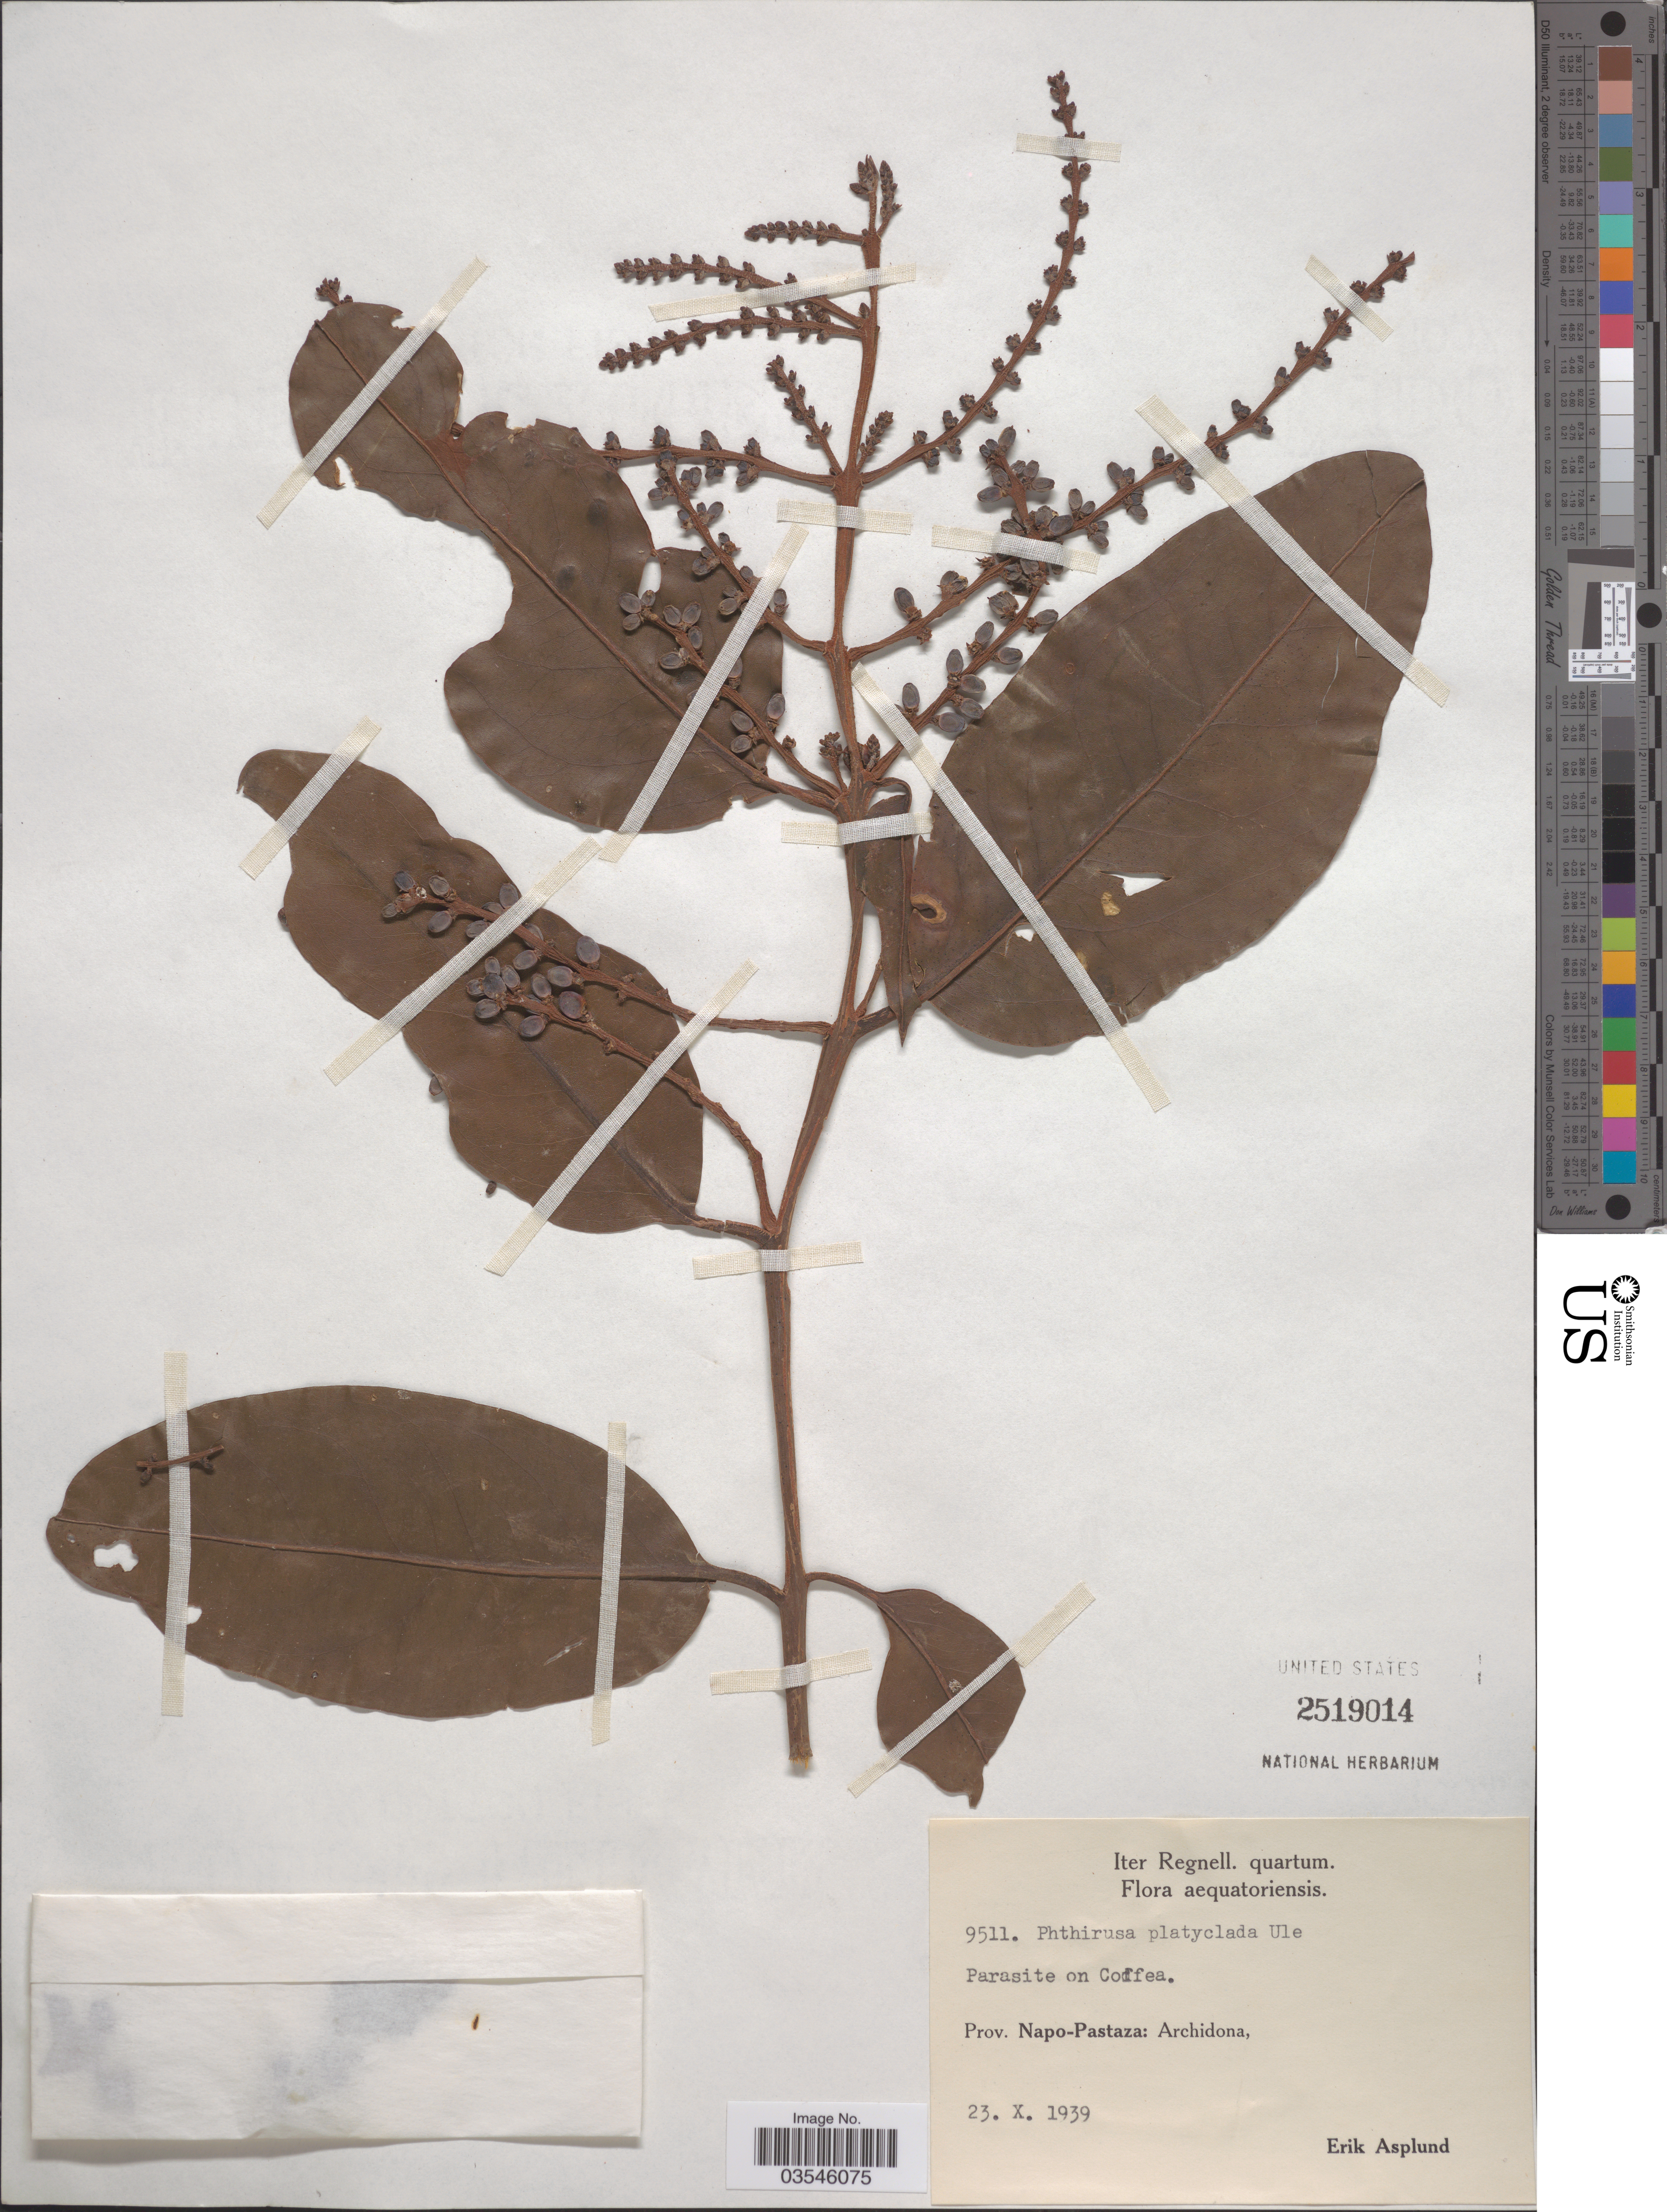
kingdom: Plantae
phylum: Tracheophyta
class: Magnoliopsida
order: Santalales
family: Loranthaceae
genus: Phthirusa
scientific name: Phthirusa platyclada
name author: Ule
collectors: E. Asplund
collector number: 9511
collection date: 1939-10-23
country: Ecuador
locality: Aequatoriensis. Prov. Napo-Pastaza: Archidona.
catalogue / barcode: US 2519014